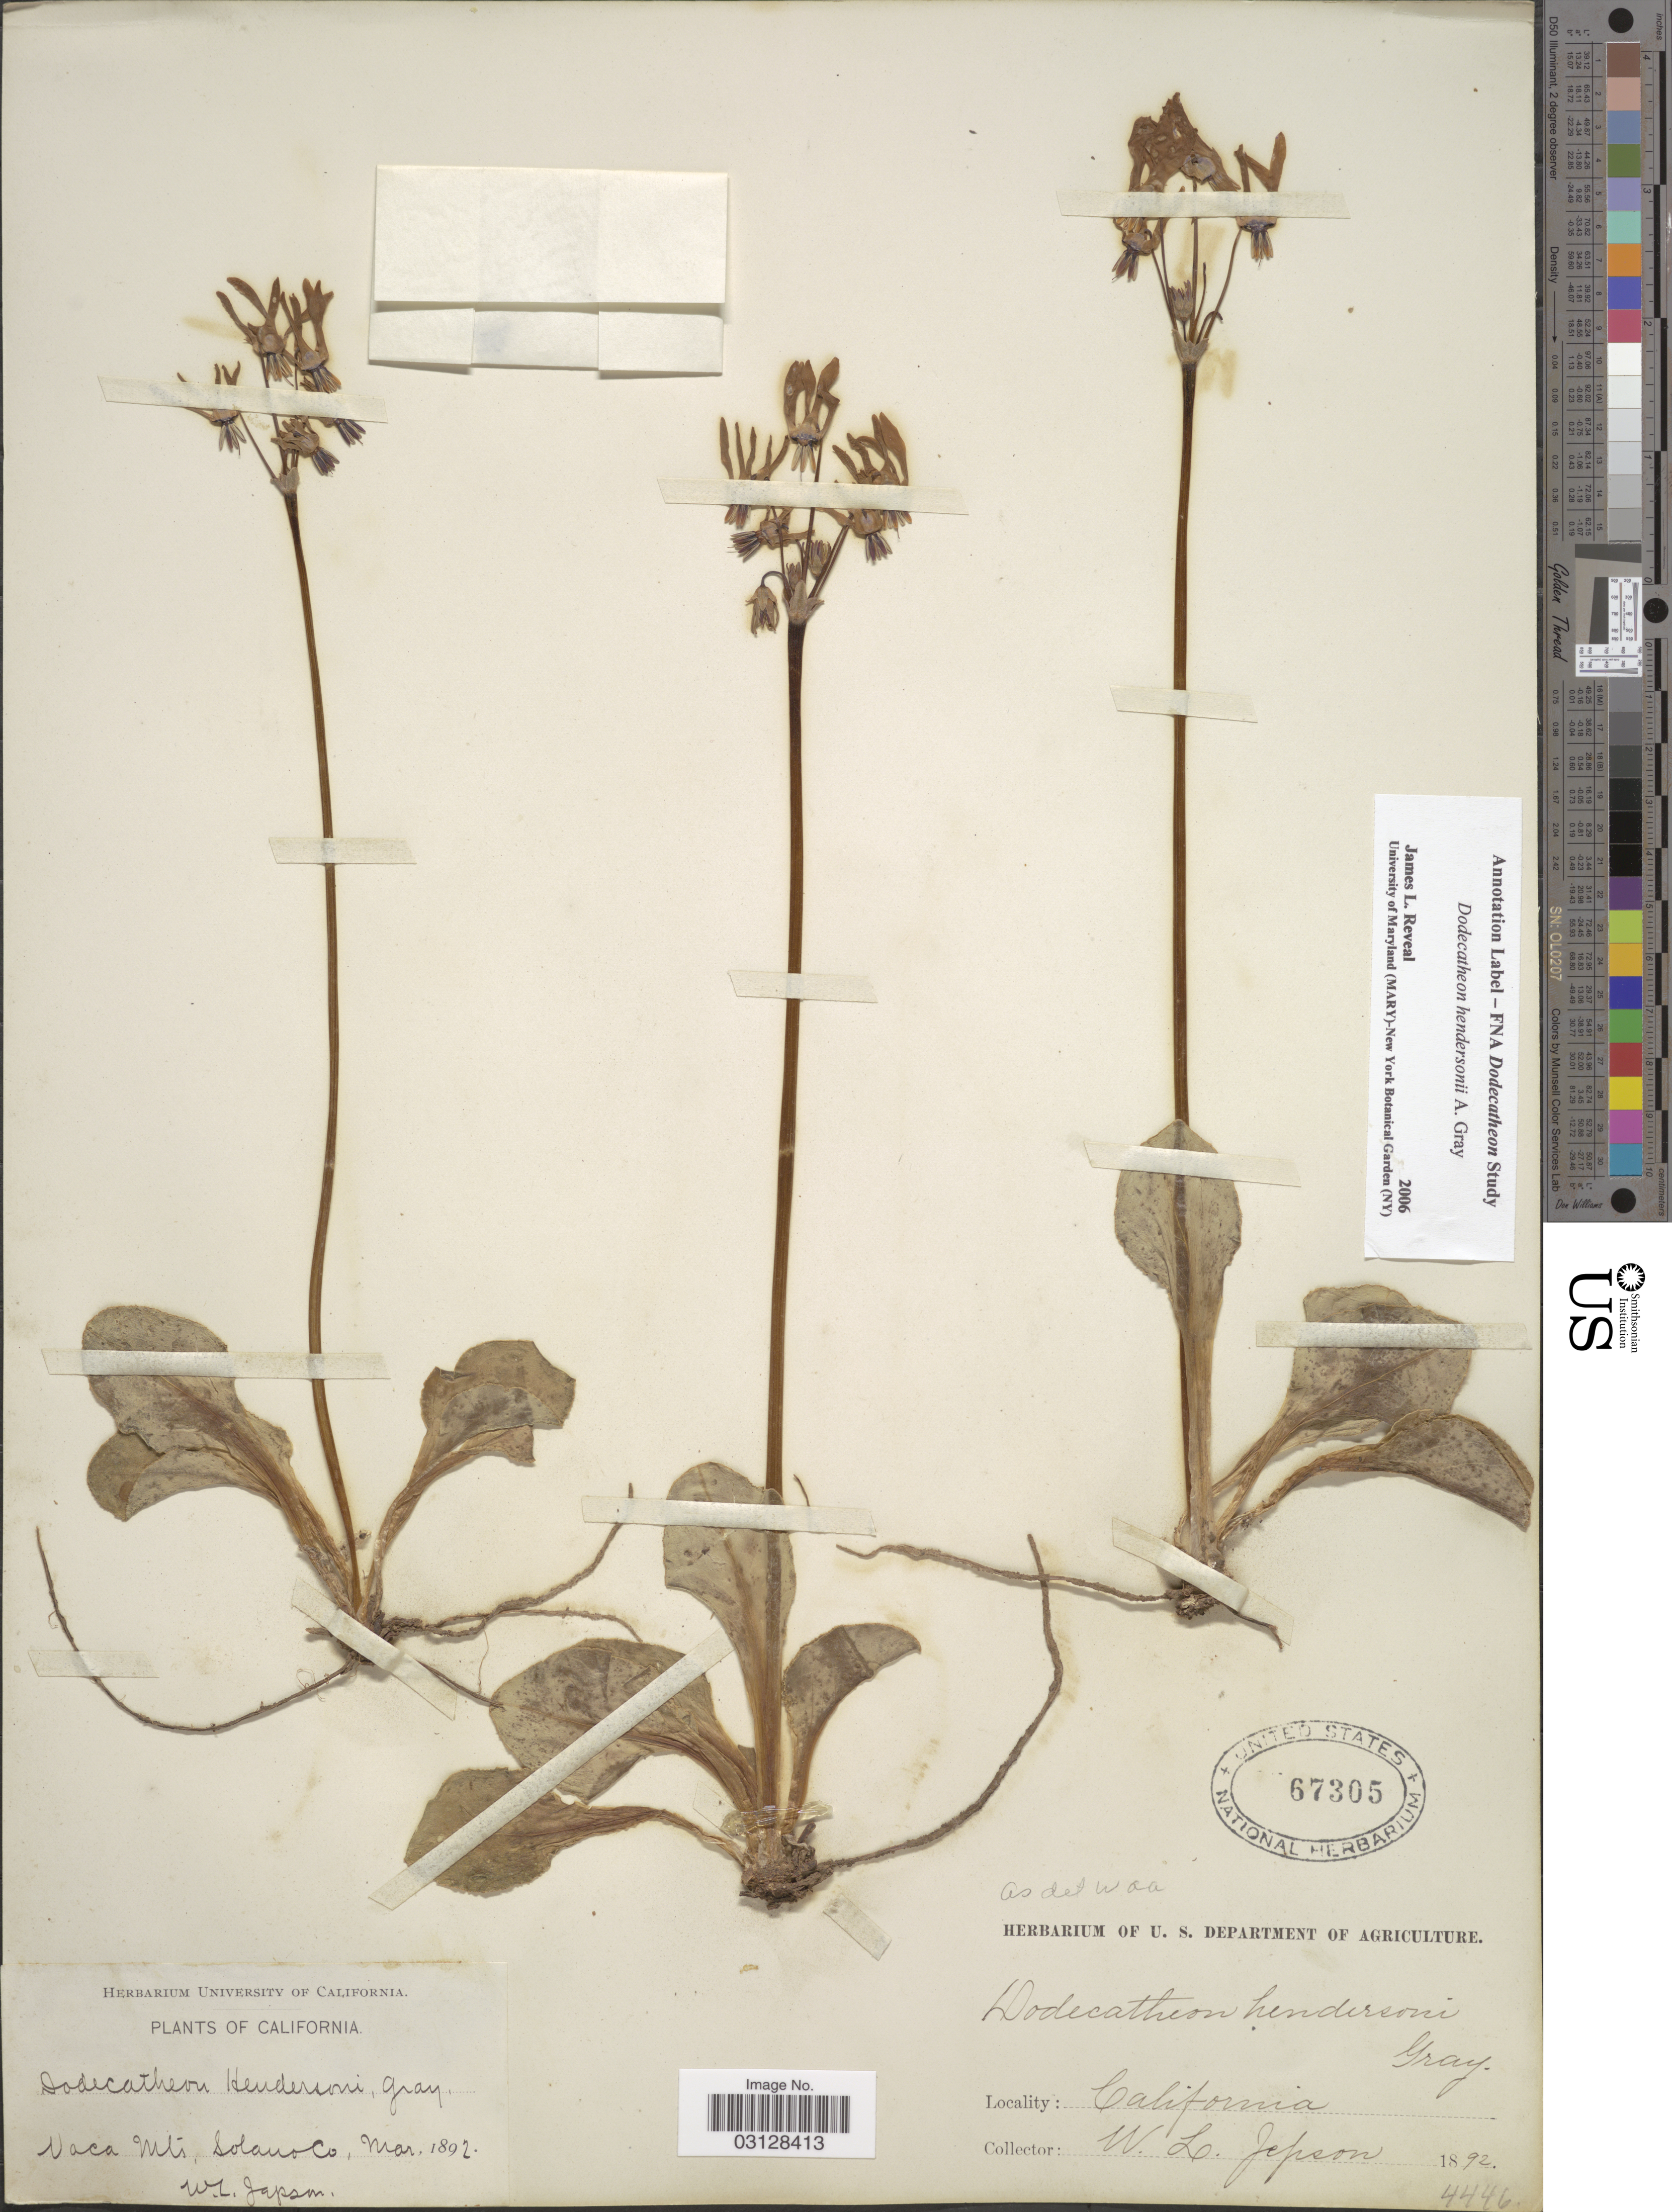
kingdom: Plantae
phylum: Tracheophyta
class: Magnoliopsida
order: Ericales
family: Primulaceae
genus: Dodecatheon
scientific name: Dodecatheon hendersonii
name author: A. Gray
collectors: W. Japson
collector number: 4446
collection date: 1892-03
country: United States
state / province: California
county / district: Solano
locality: Vaca Mts, Solano Co.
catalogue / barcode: US 67305